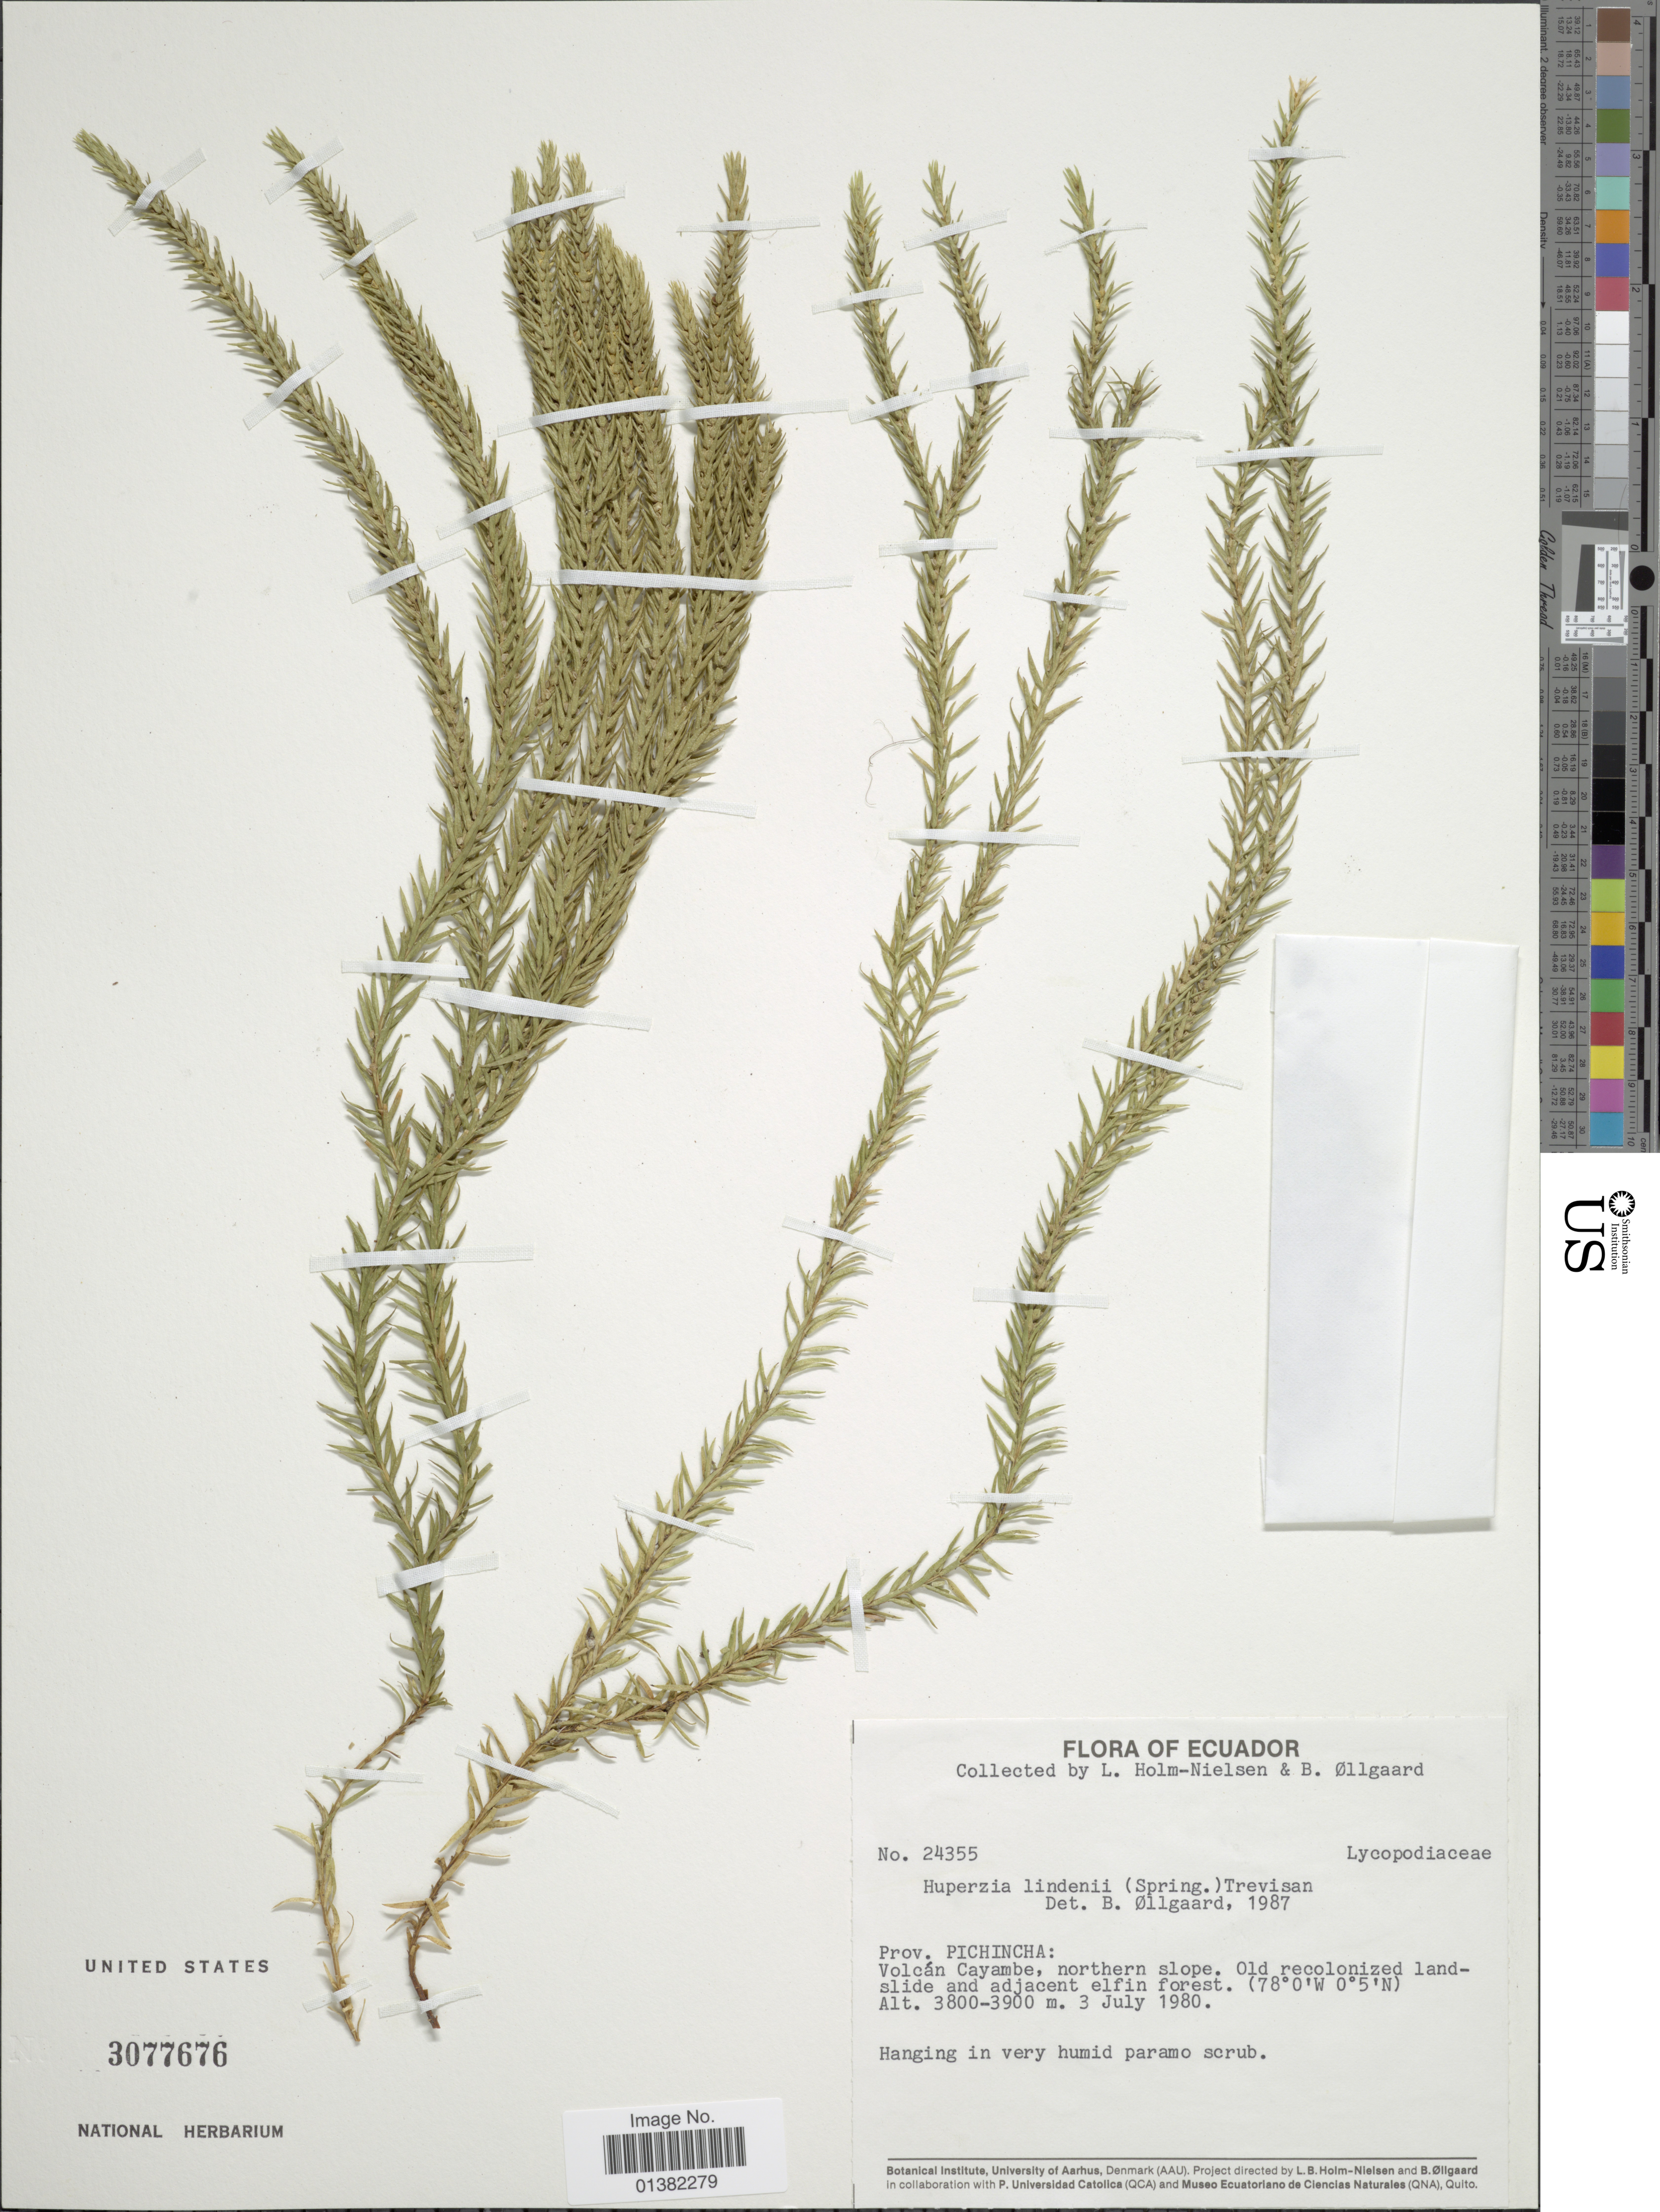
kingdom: Plantae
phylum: Tracheophyta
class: Lycopodiopsida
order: Lycopodiales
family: Lycopodiaceae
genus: Phlegmariurus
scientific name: Phlegmariurus lindenii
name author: (Spring) B. Øllg.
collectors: L. B. Holm-Nielsen & B. Øllgaard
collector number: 24355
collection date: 1980-07-03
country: Ecuador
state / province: Pichincha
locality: Volcán Cayambe, northern slopes. Old recolonized landslide and adjacent elfin forest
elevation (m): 3800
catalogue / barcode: US 3077676